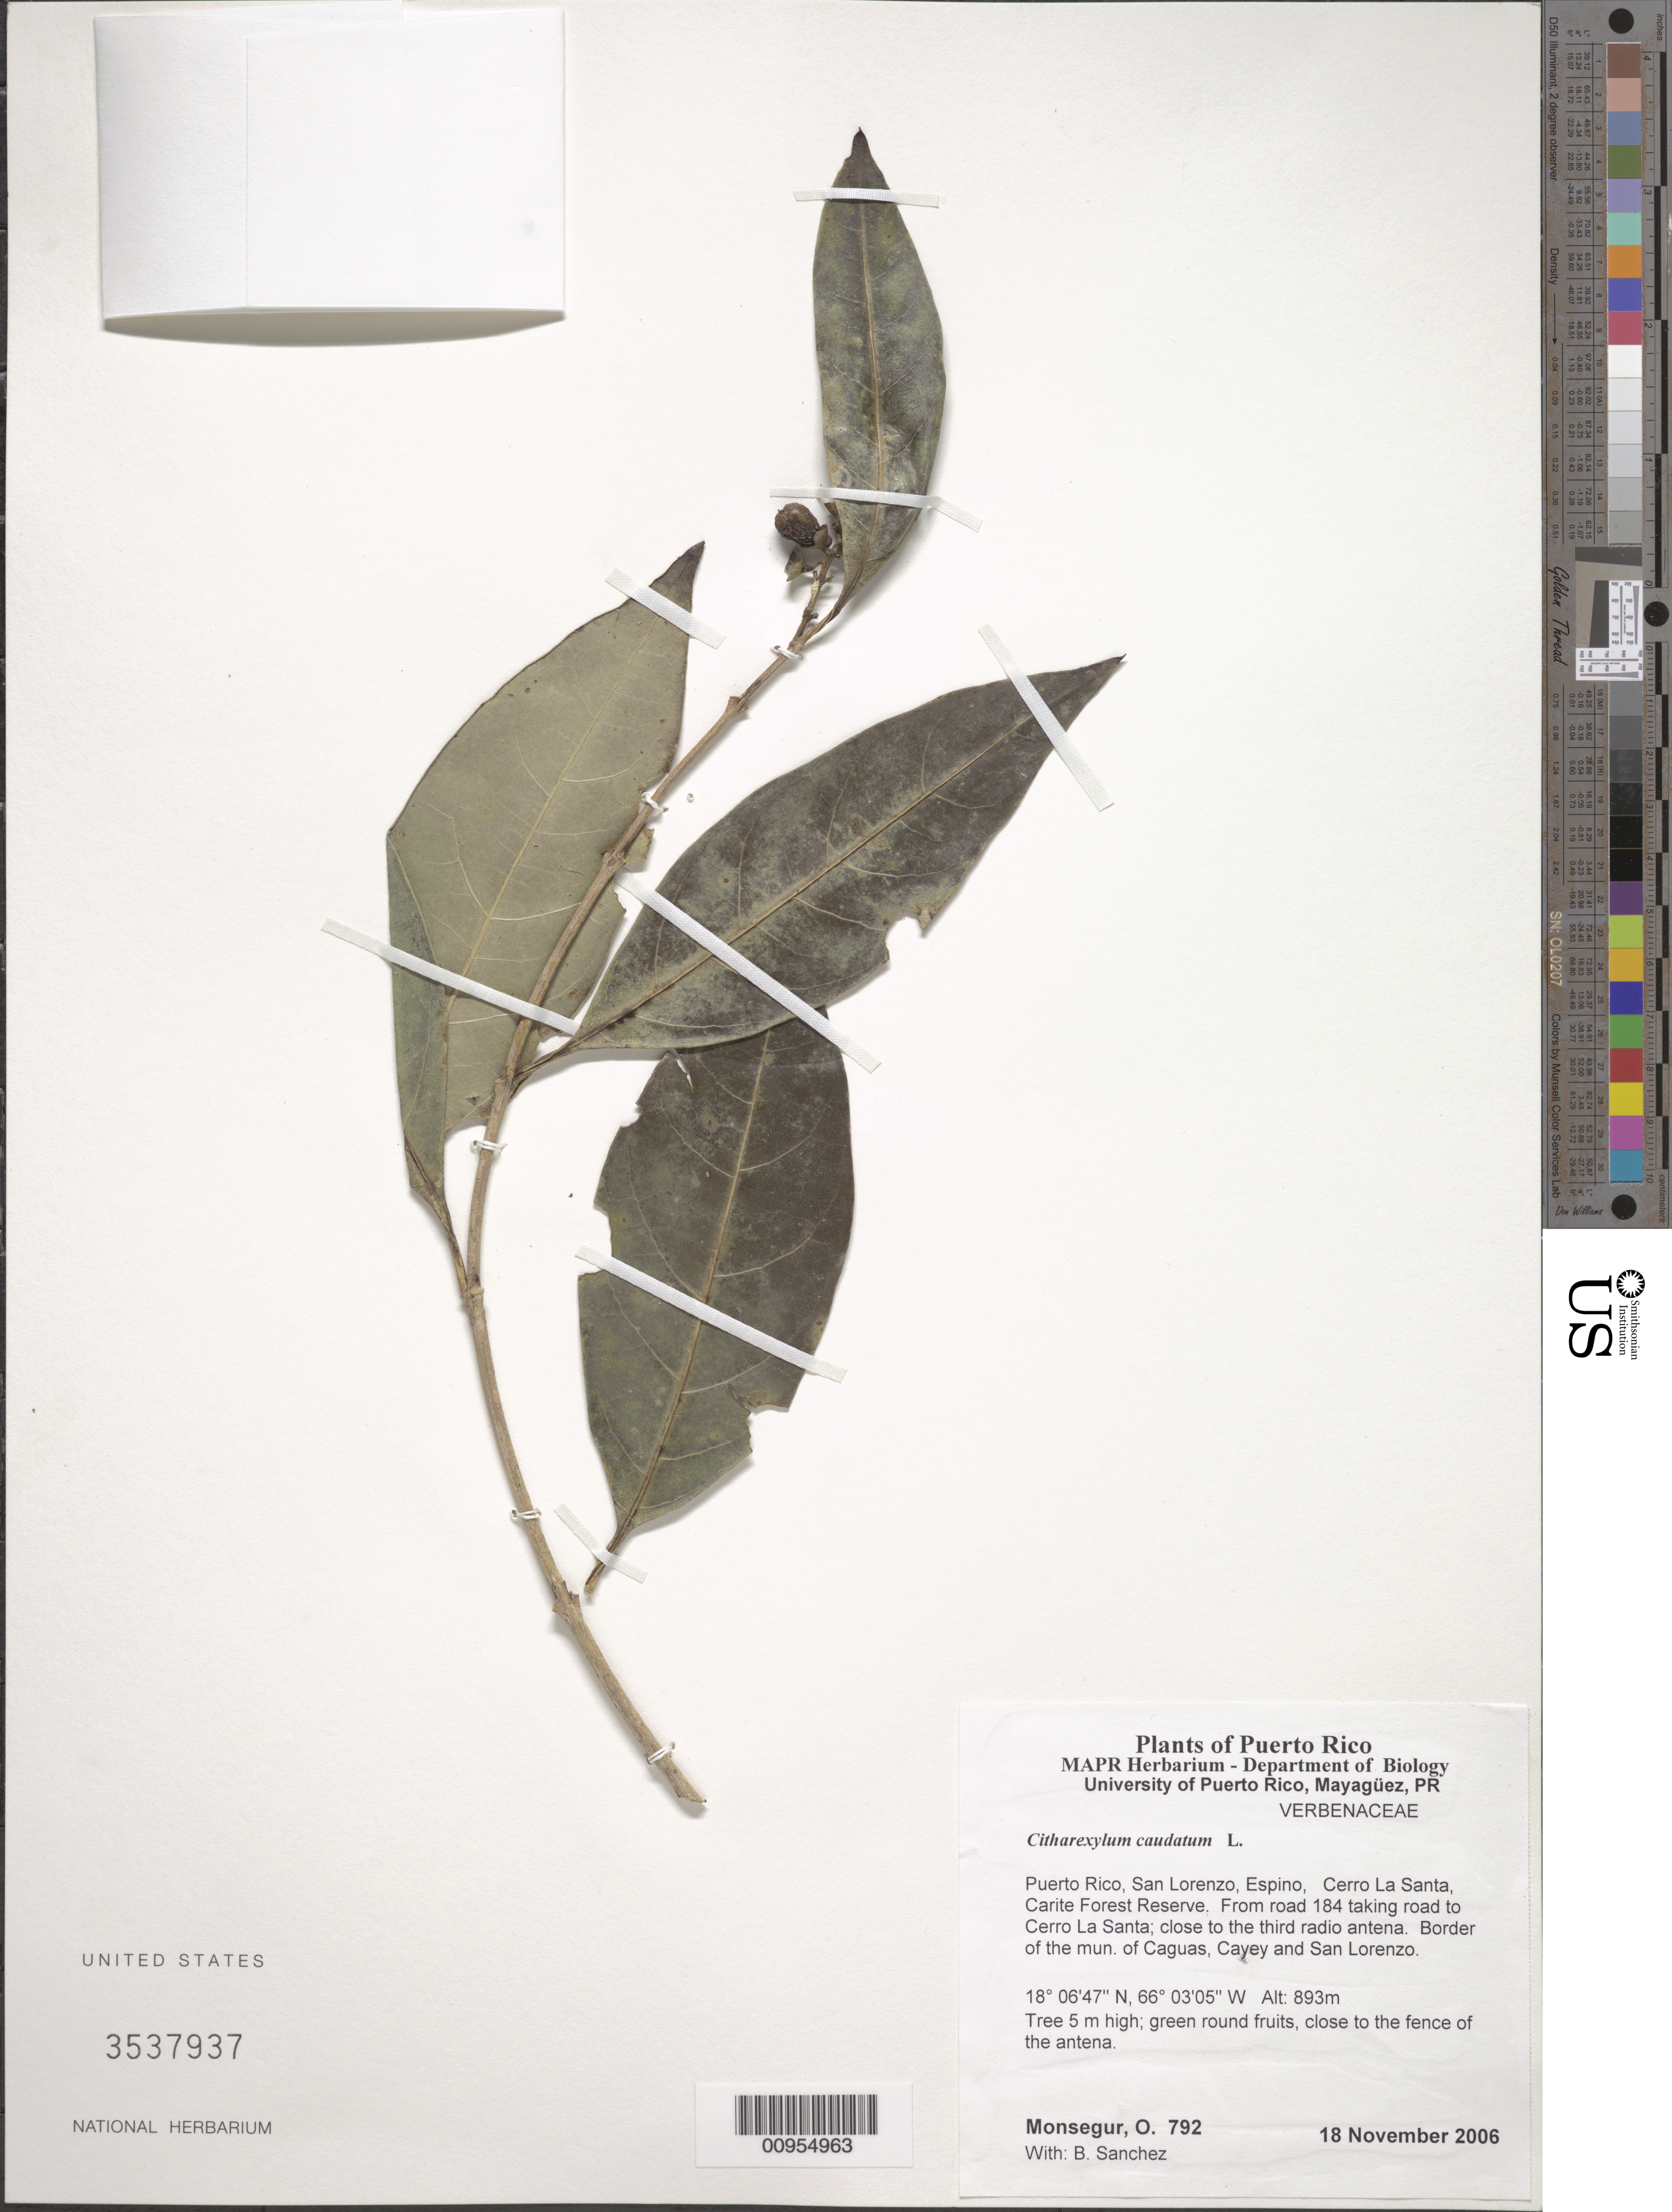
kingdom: Plantae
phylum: Tracheophyta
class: Magnoliopsida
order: Lamiales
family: Verbenaceae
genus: Citharexylum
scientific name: Citharexylum caudatum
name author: L.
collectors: O. Monsegur & B. Sánchez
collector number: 792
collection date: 2006-11-18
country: Puerto Rico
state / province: San Lorenzo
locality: Espino, Cerro La Santa, Carite Forest Reserve, From road 184 taking road to Cerro La Santa; close to the third radio antena. Border of the mun. of Caguas, Cayey and San Lorenzo.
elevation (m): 893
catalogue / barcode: US 3537937